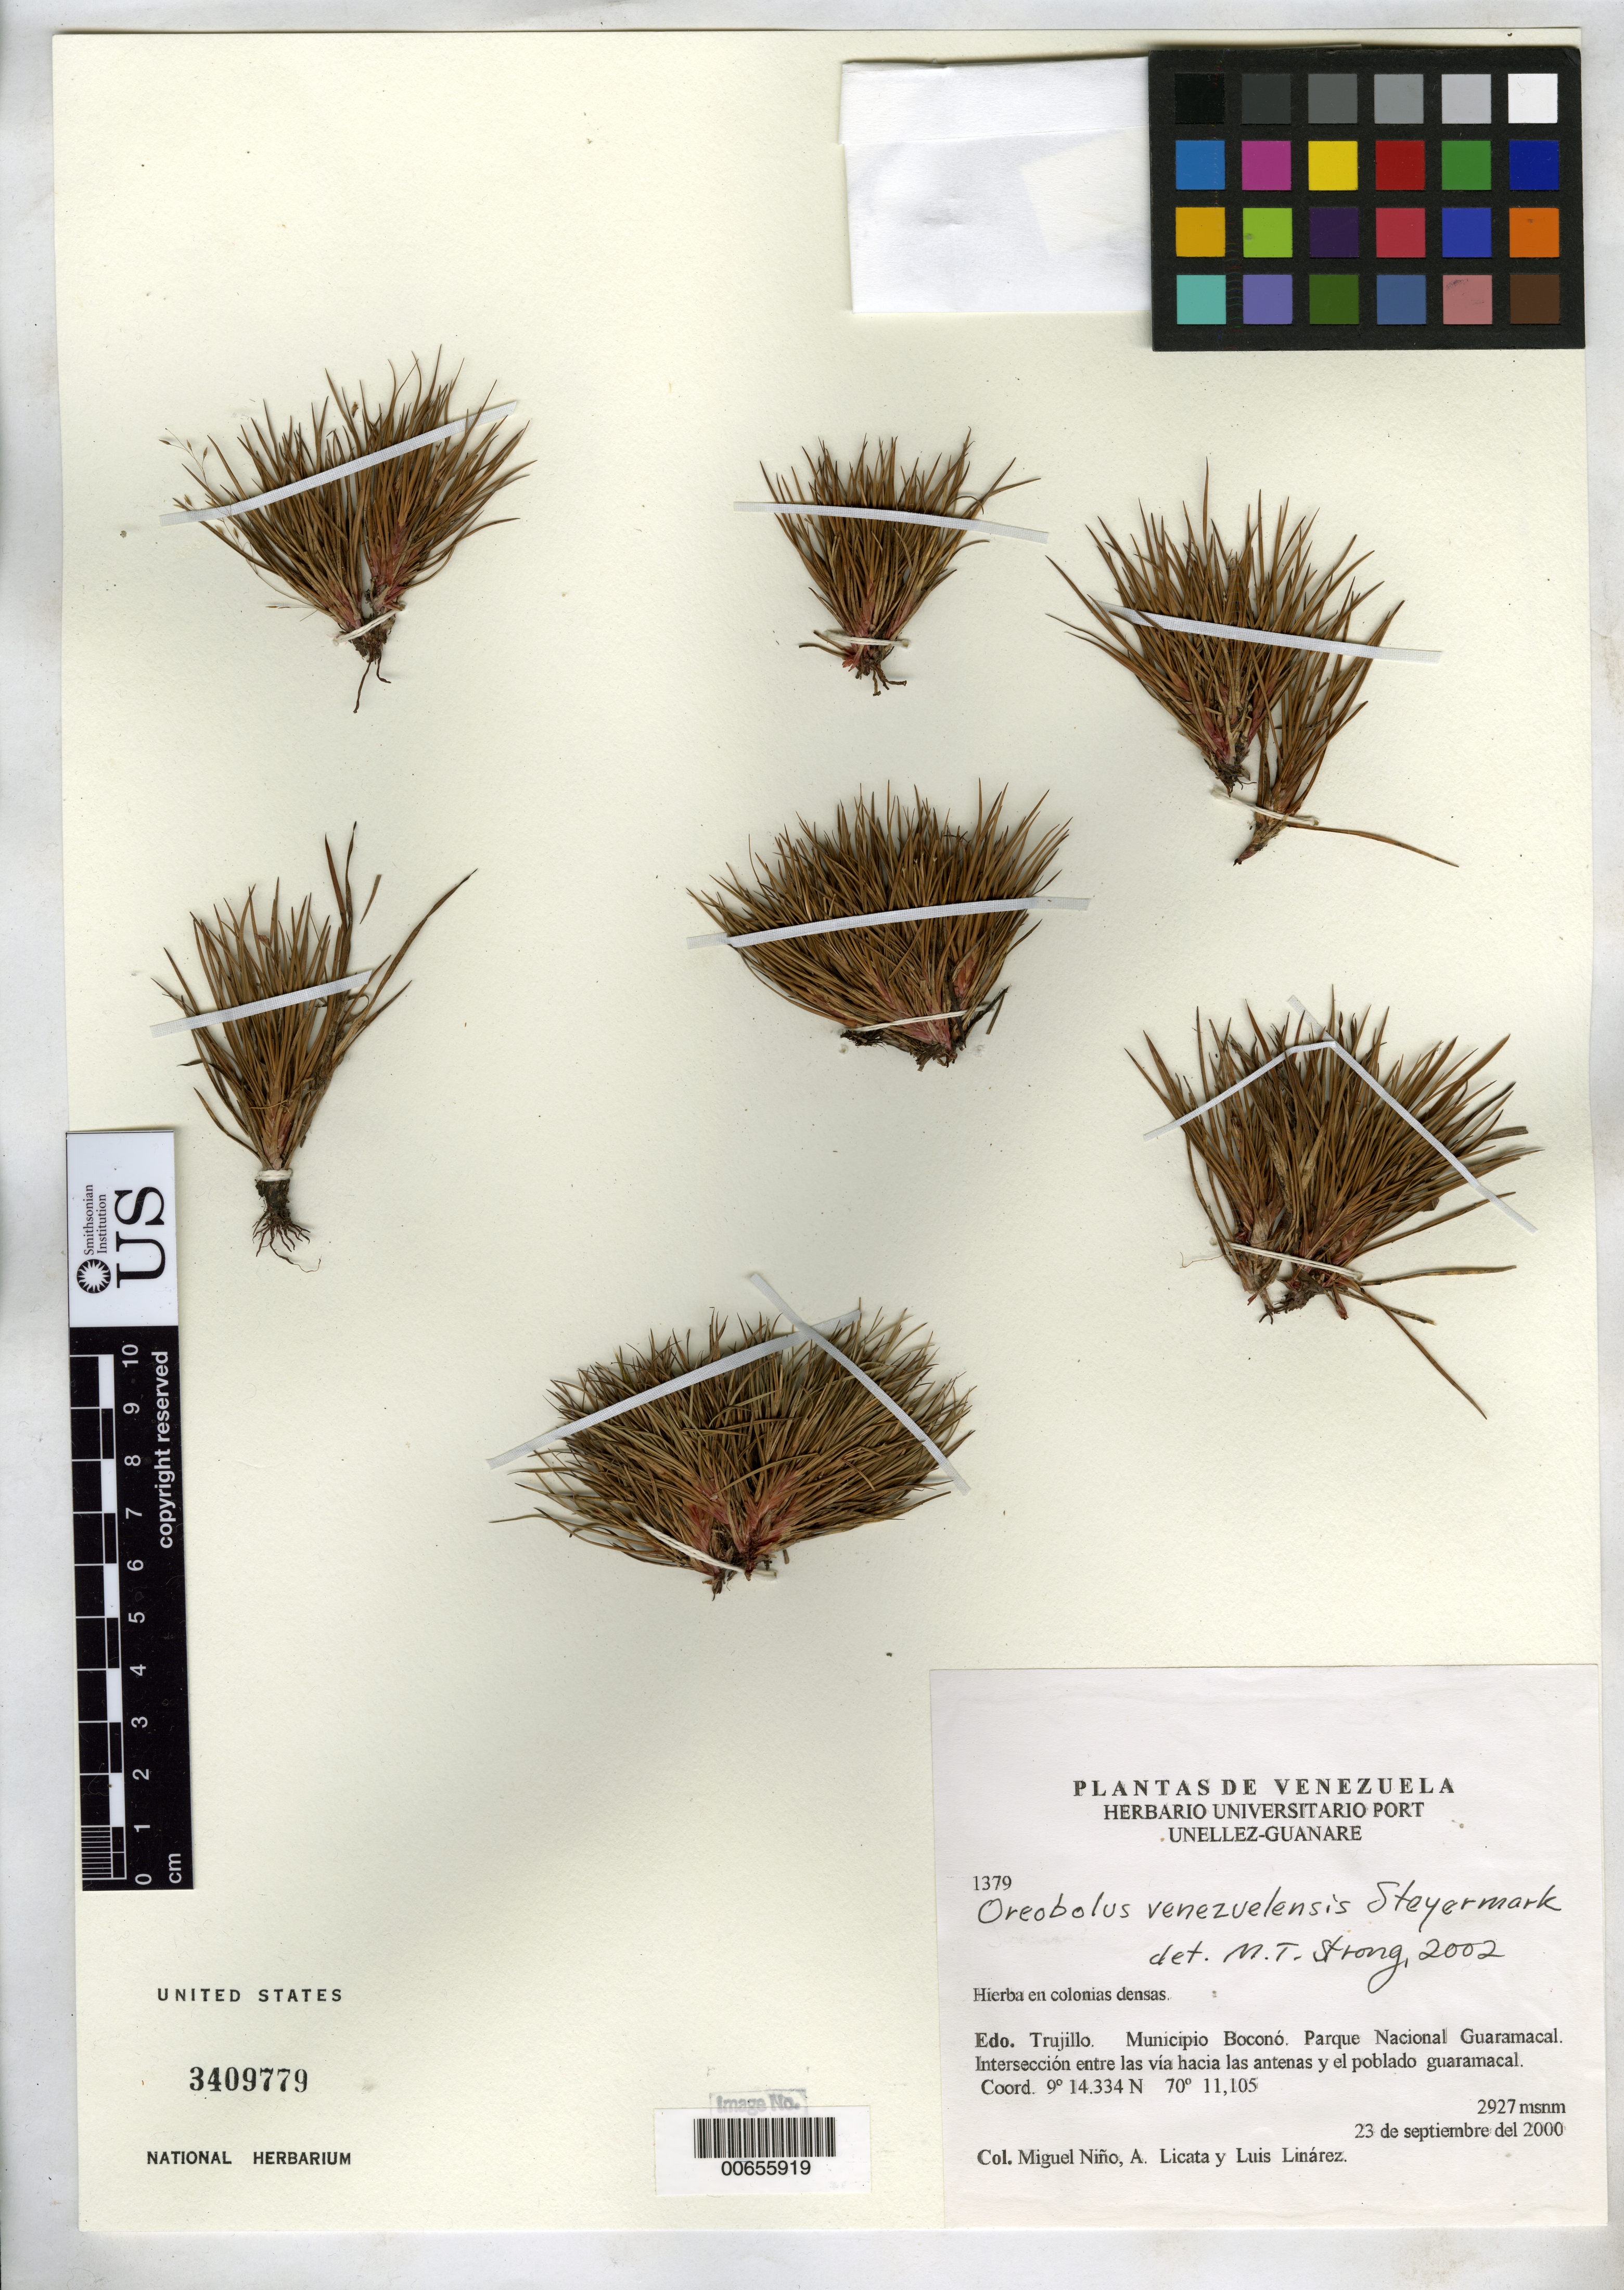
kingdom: Plantae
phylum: Tracheophyta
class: Liliopsida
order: Poales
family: Cyperaceae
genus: Oreobolus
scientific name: Oreobolus venezuelensis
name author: Steyerm.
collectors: S. M. Niño, A. Licata & L. Linárez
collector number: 1379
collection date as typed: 23 Sep 2000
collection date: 2000-09-23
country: Venezuela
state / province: Trujillo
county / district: Boconó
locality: Parque Nacional Guaramacal, intersección entre las vía hacia las antenas y el poblado Guaramacal.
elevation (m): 2927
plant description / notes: PORT, US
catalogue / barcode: US 3409779